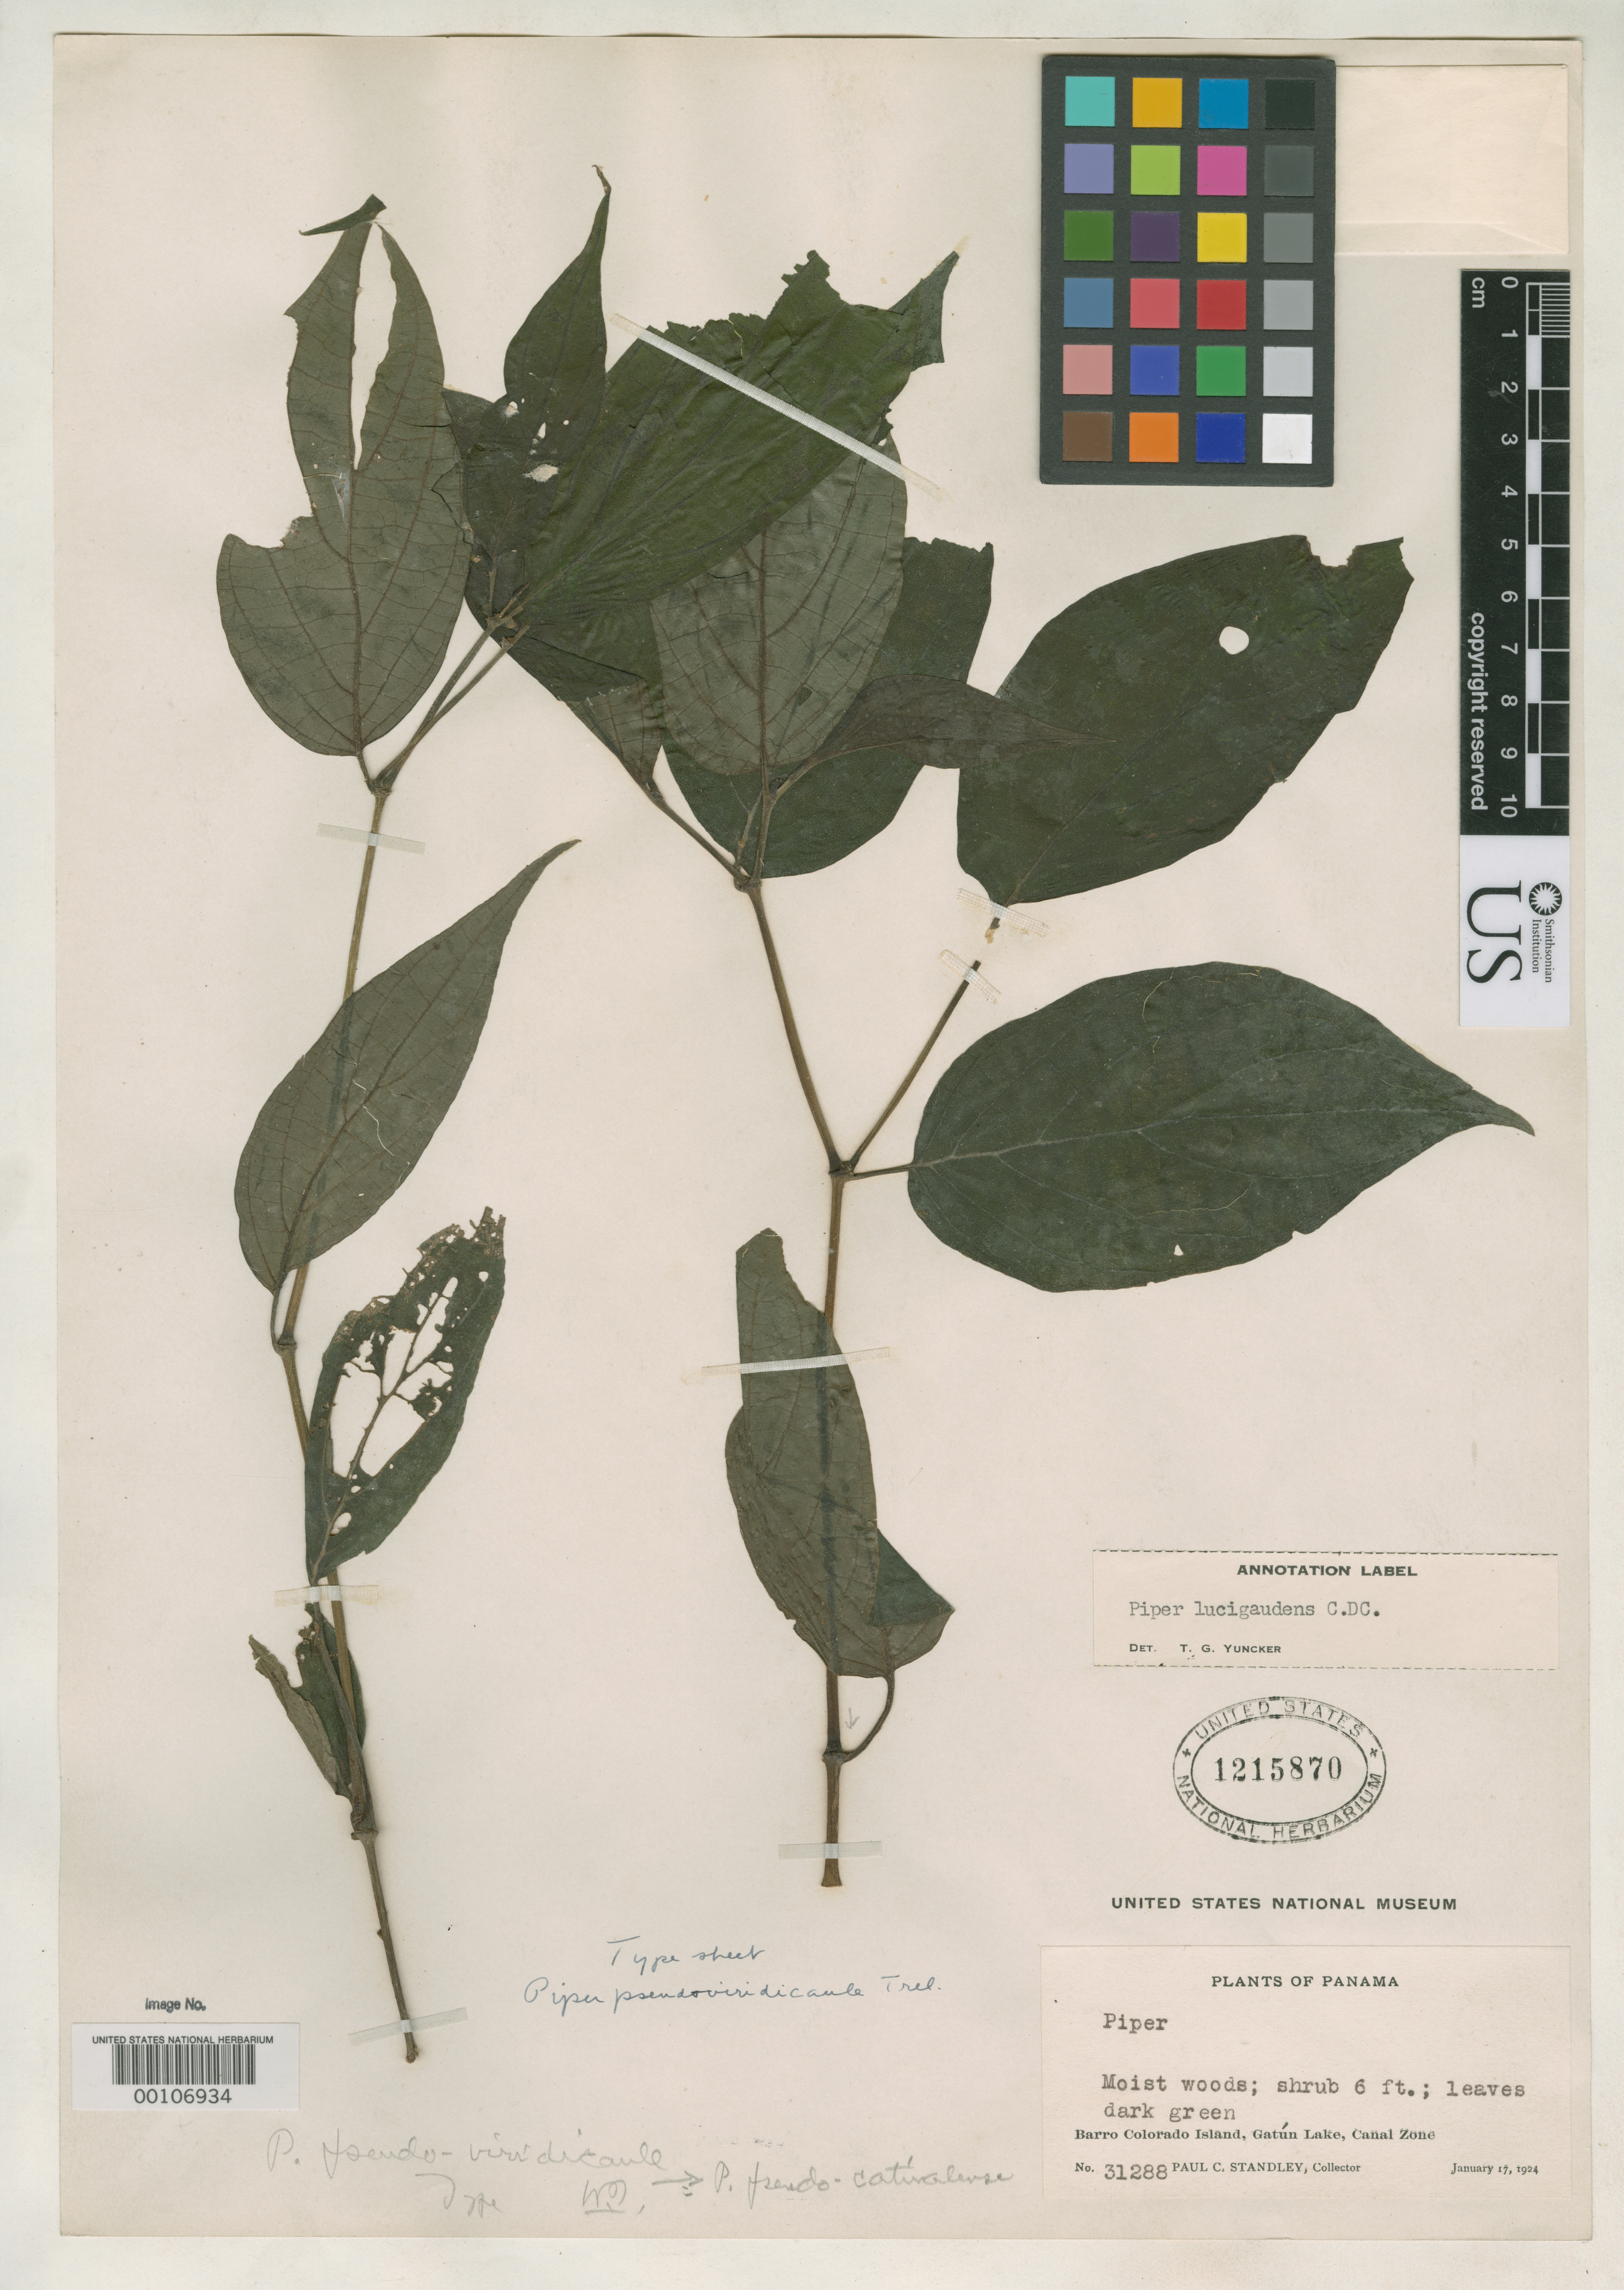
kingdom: Plantae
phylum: Tracheophyta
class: Magnoliopsida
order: Piperales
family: Piperaceae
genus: Piper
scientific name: Piper pseudoviridicaule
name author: Trel. in Woodson & Schery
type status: Holotype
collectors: P. C. Standley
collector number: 31288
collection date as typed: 17 Jan 1924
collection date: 1924-01-17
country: Panama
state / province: Panamá Oeste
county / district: Canal Zone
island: Barro Colorado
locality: Gatun Lake.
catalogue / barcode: US 1215870